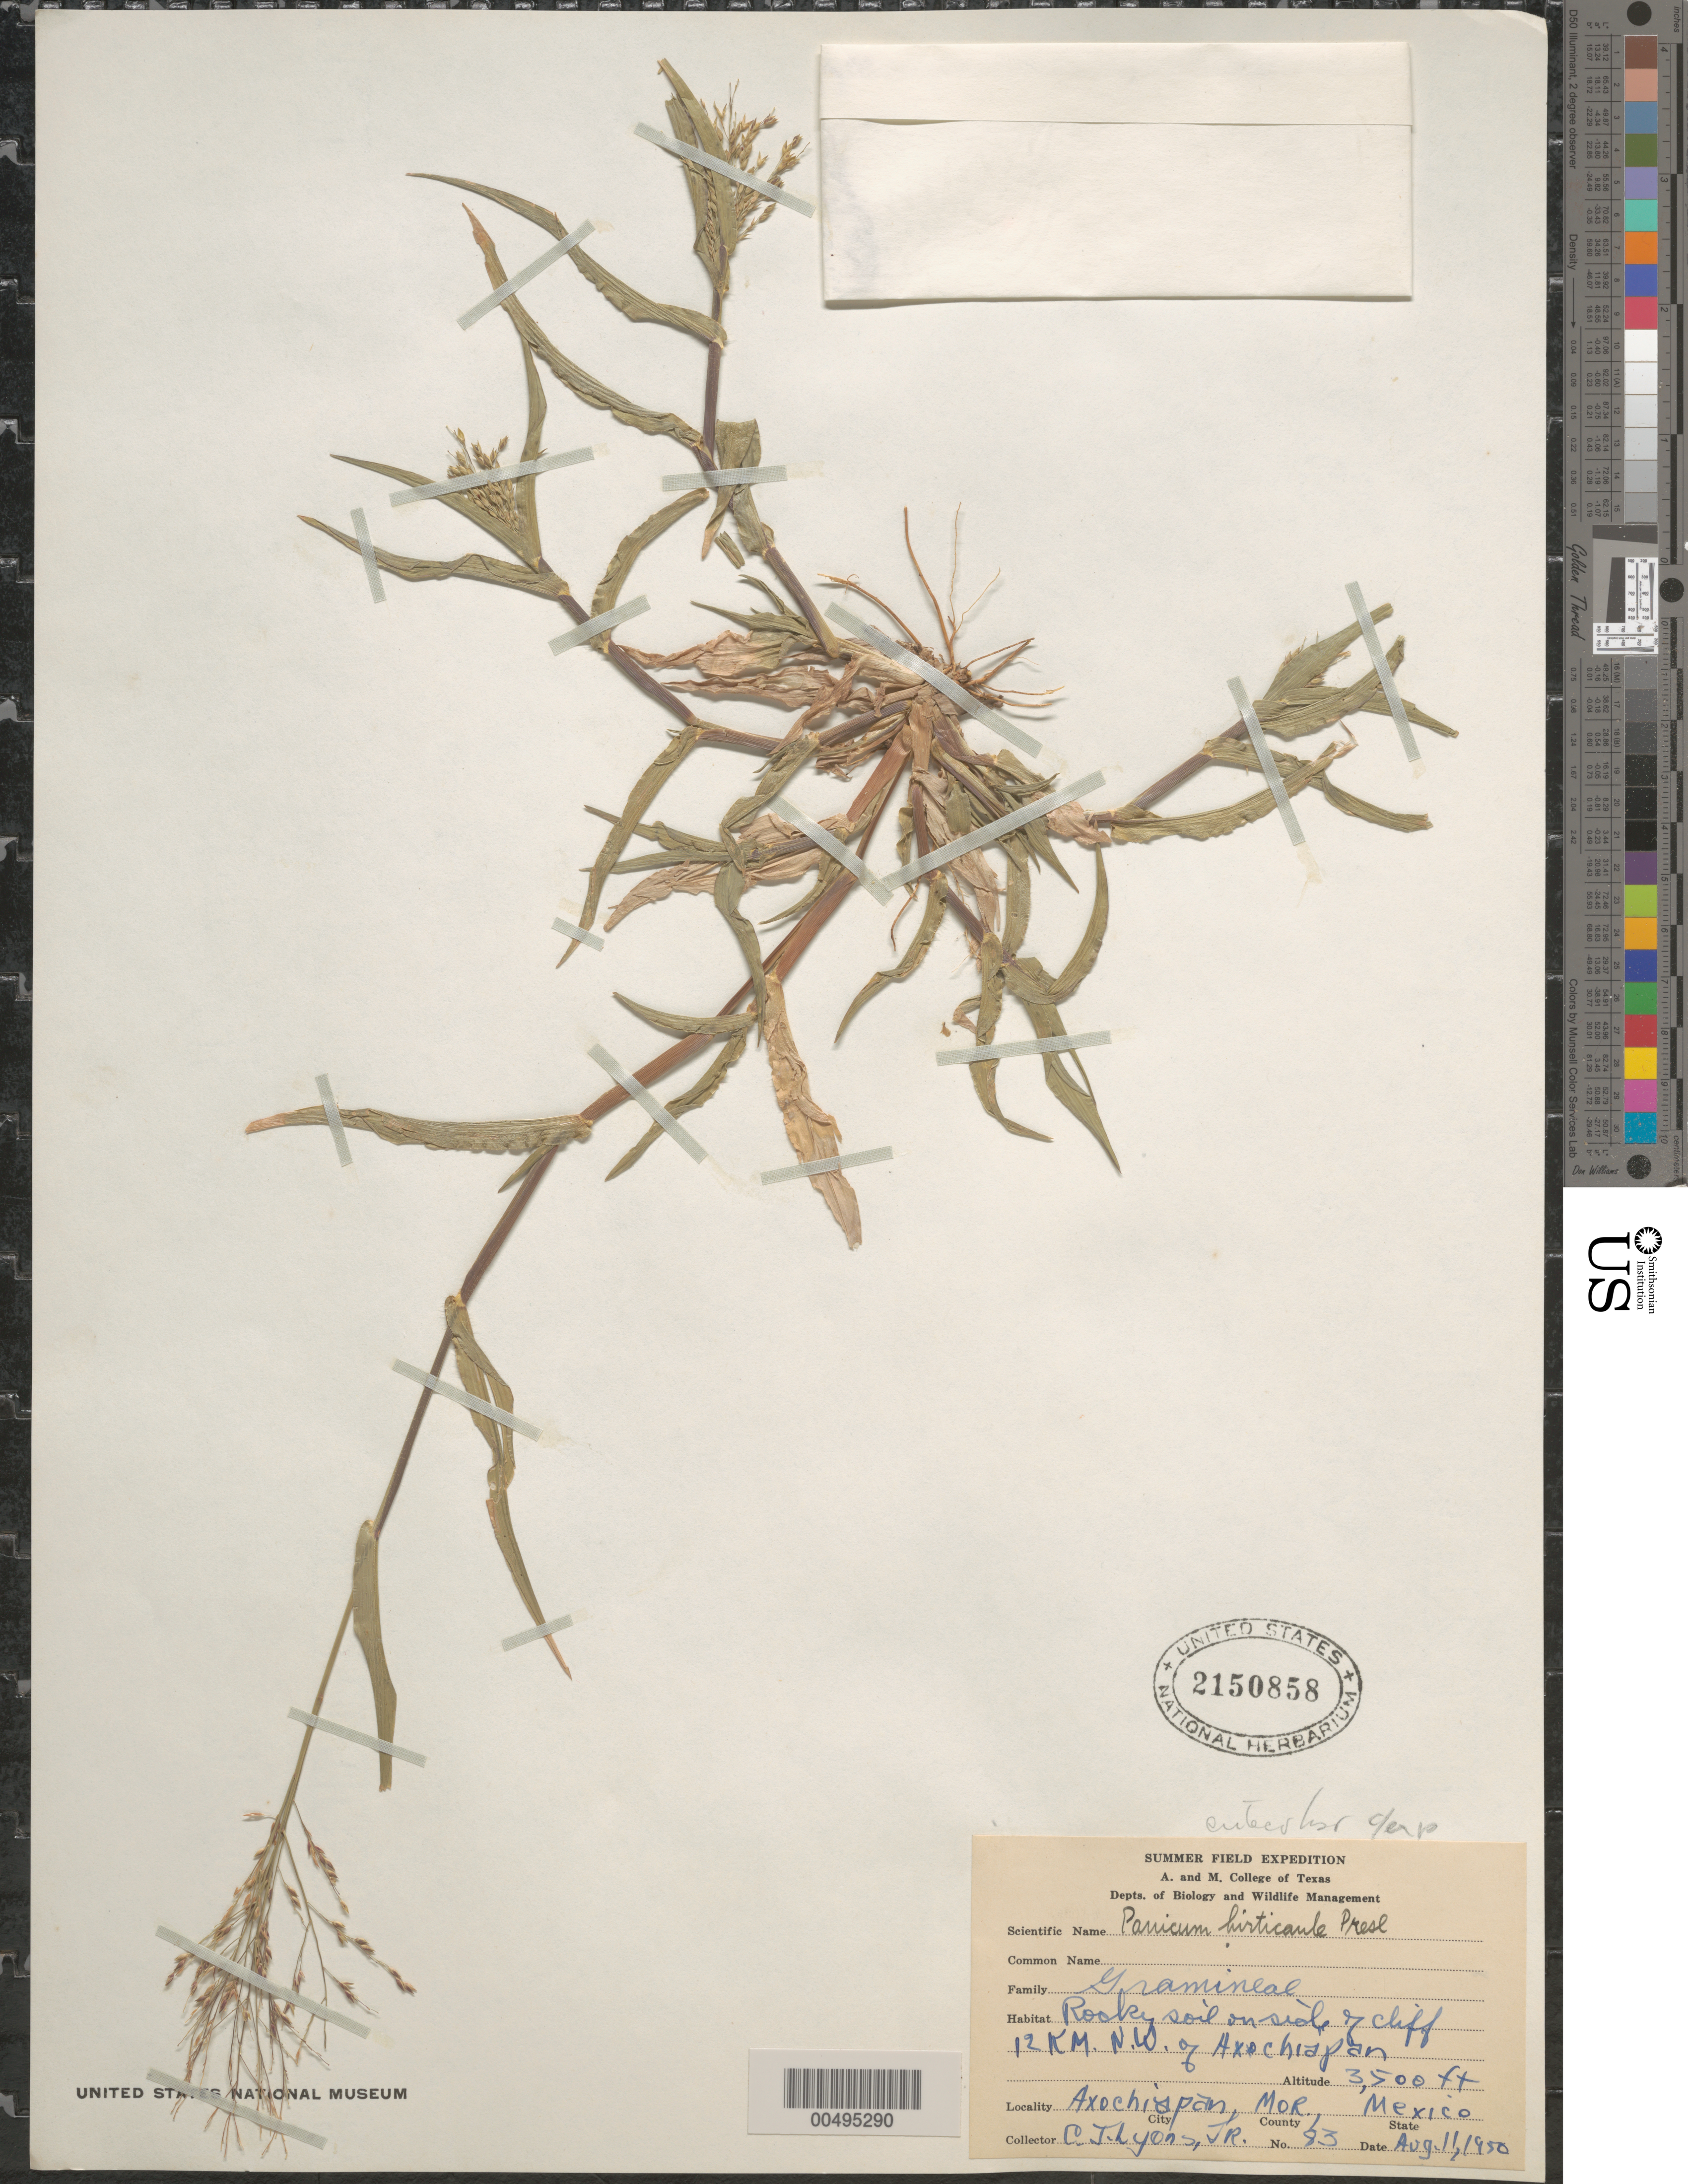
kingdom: Plantae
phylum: Tracheophyta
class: Liliopsida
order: Poales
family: Poaceae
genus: Panicum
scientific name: Panicum hirticaule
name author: J. Presl in C. Presl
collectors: C. Lyons Jr.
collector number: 83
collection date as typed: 11 Aug 1950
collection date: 1950-08-11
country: Mexico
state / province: Morelos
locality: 12 km NW of Axochiapan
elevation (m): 1067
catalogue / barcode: US 2150858